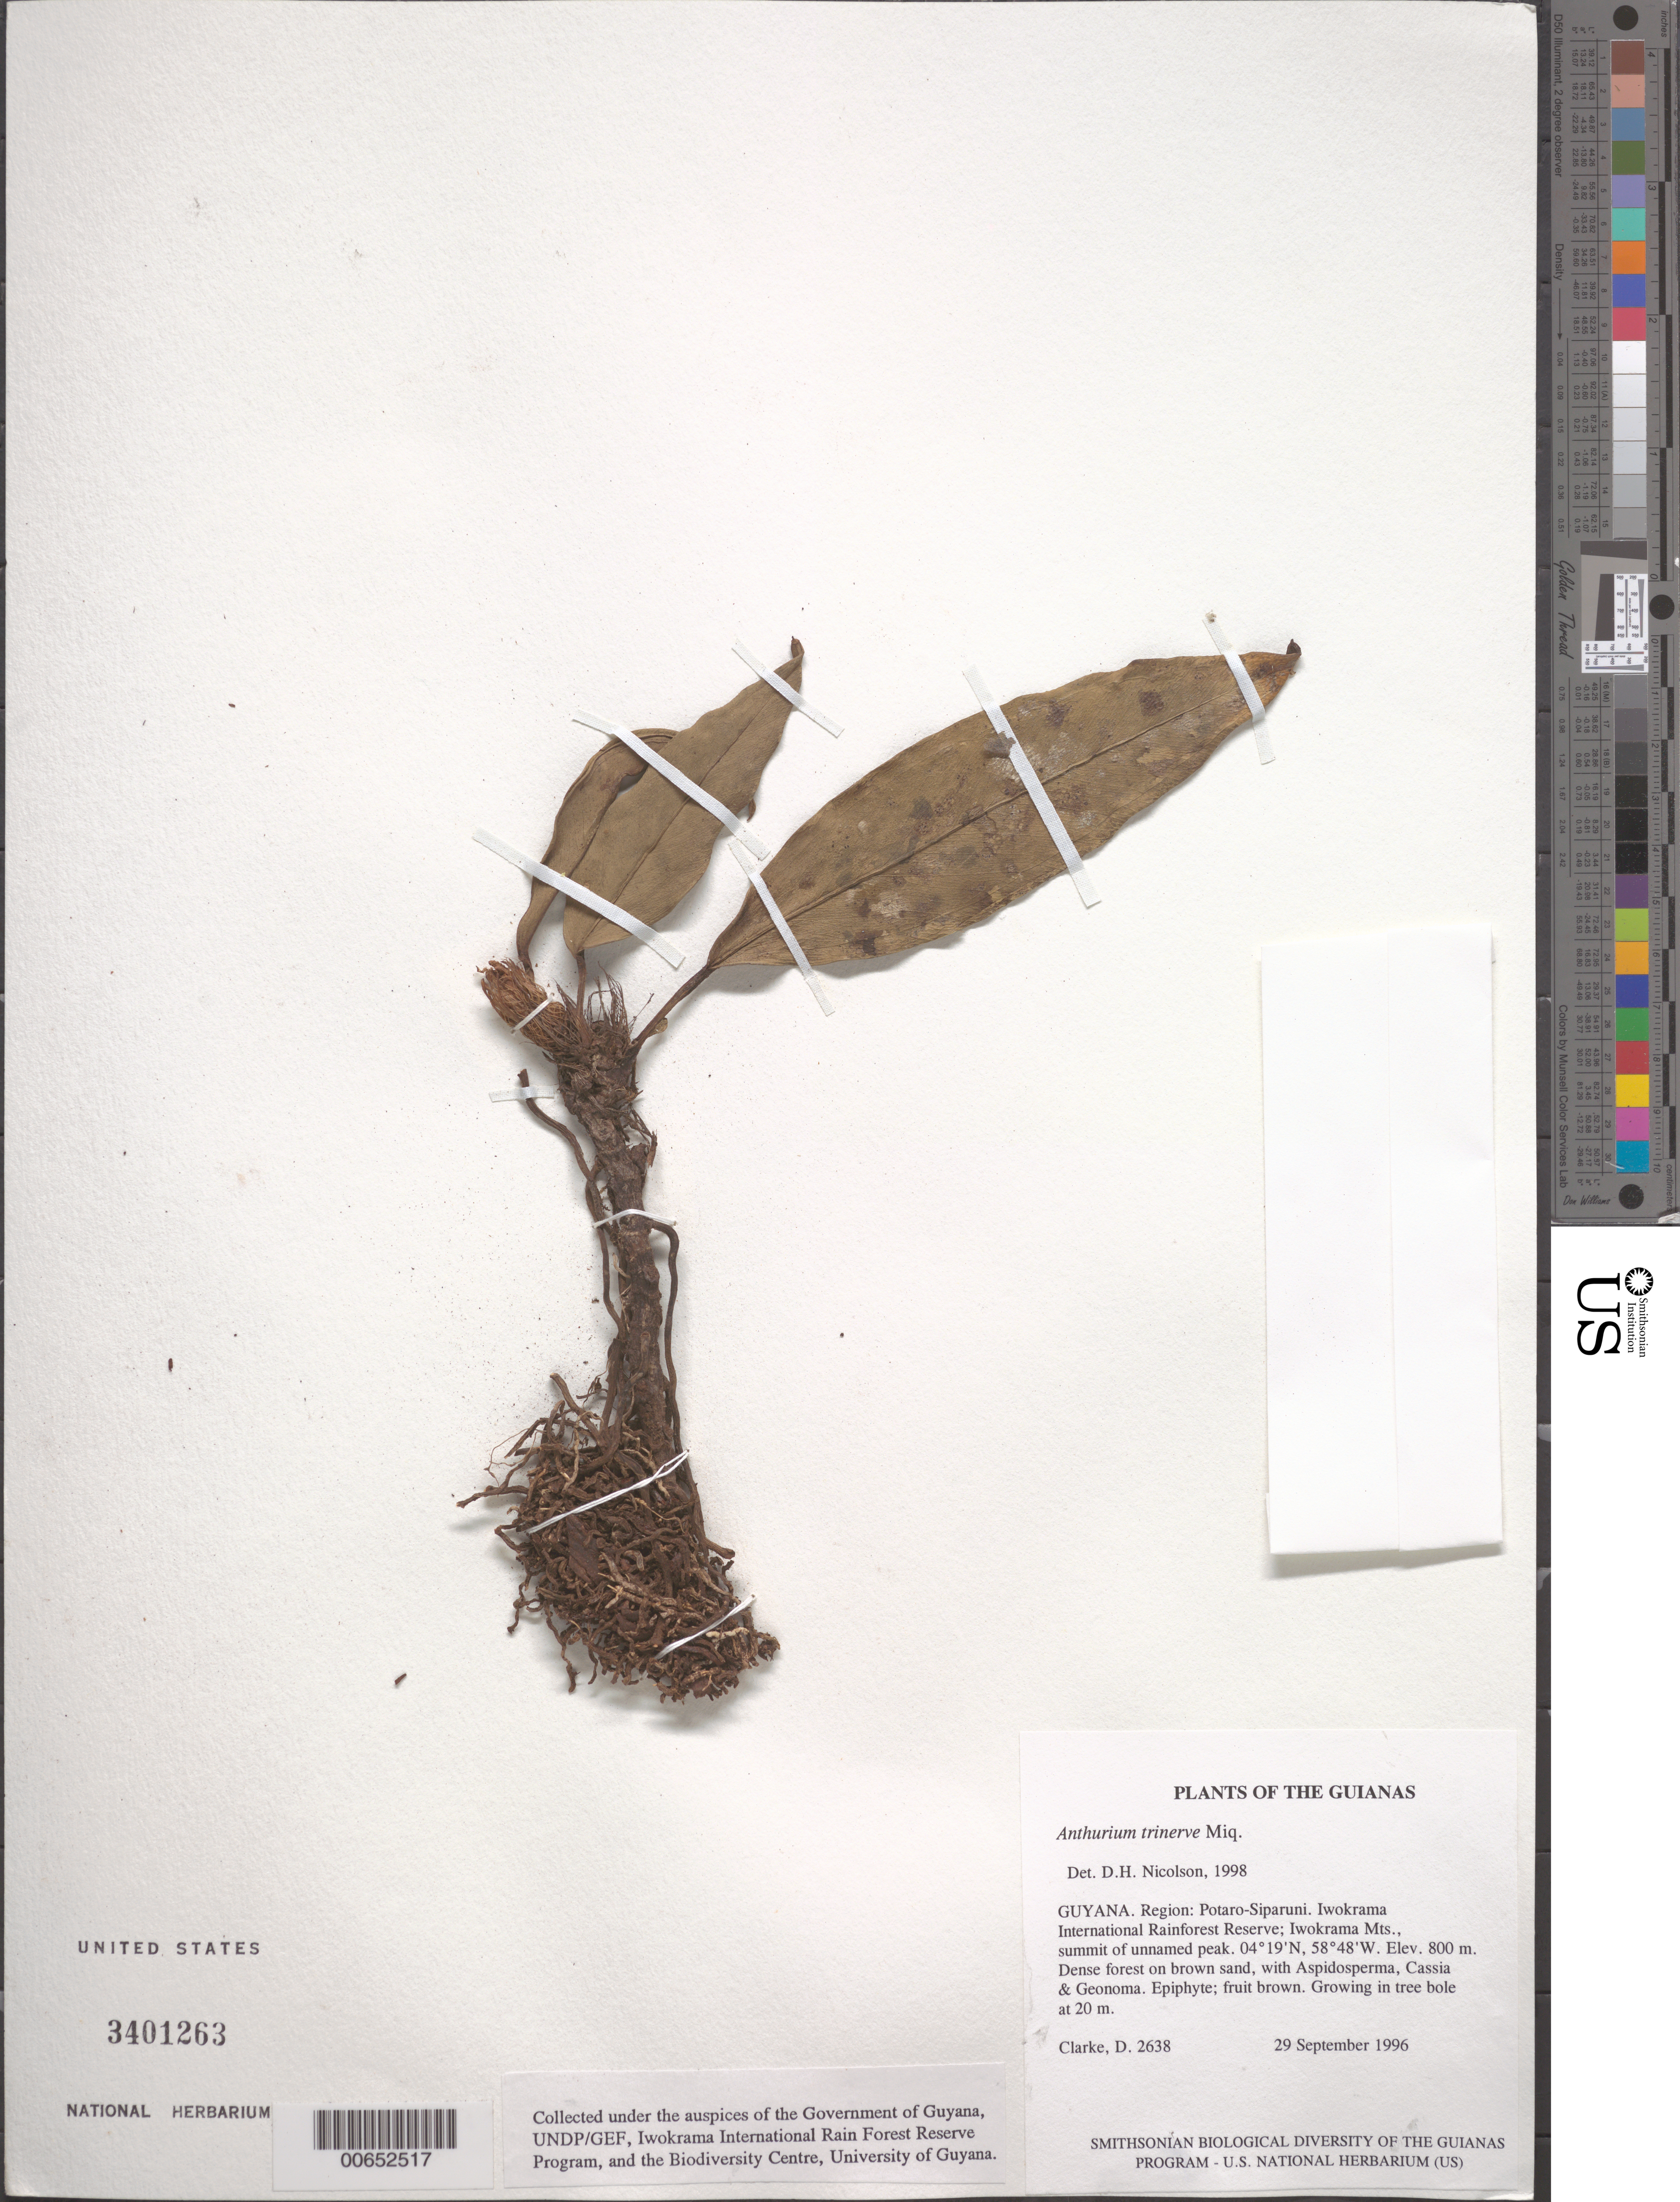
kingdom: Plantae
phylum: Tracheophyta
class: Liliopsida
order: Alismatales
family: Araceae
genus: Anthurium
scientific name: Anthurium trinervium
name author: Miq.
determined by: Nicolson, Dan H.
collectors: H. D. Clarke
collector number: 2638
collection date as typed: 29 September 1996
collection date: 1996-09-29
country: Guyana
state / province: Potaro-Siparuni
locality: Iwokrama International Rainforest Reserve; Iwokrama Mts., summit of unnamed peak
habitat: Dense forest on brown sand, with Aspidosperma, Cassia & Geonoma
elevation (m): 800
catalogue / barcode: US 3401263